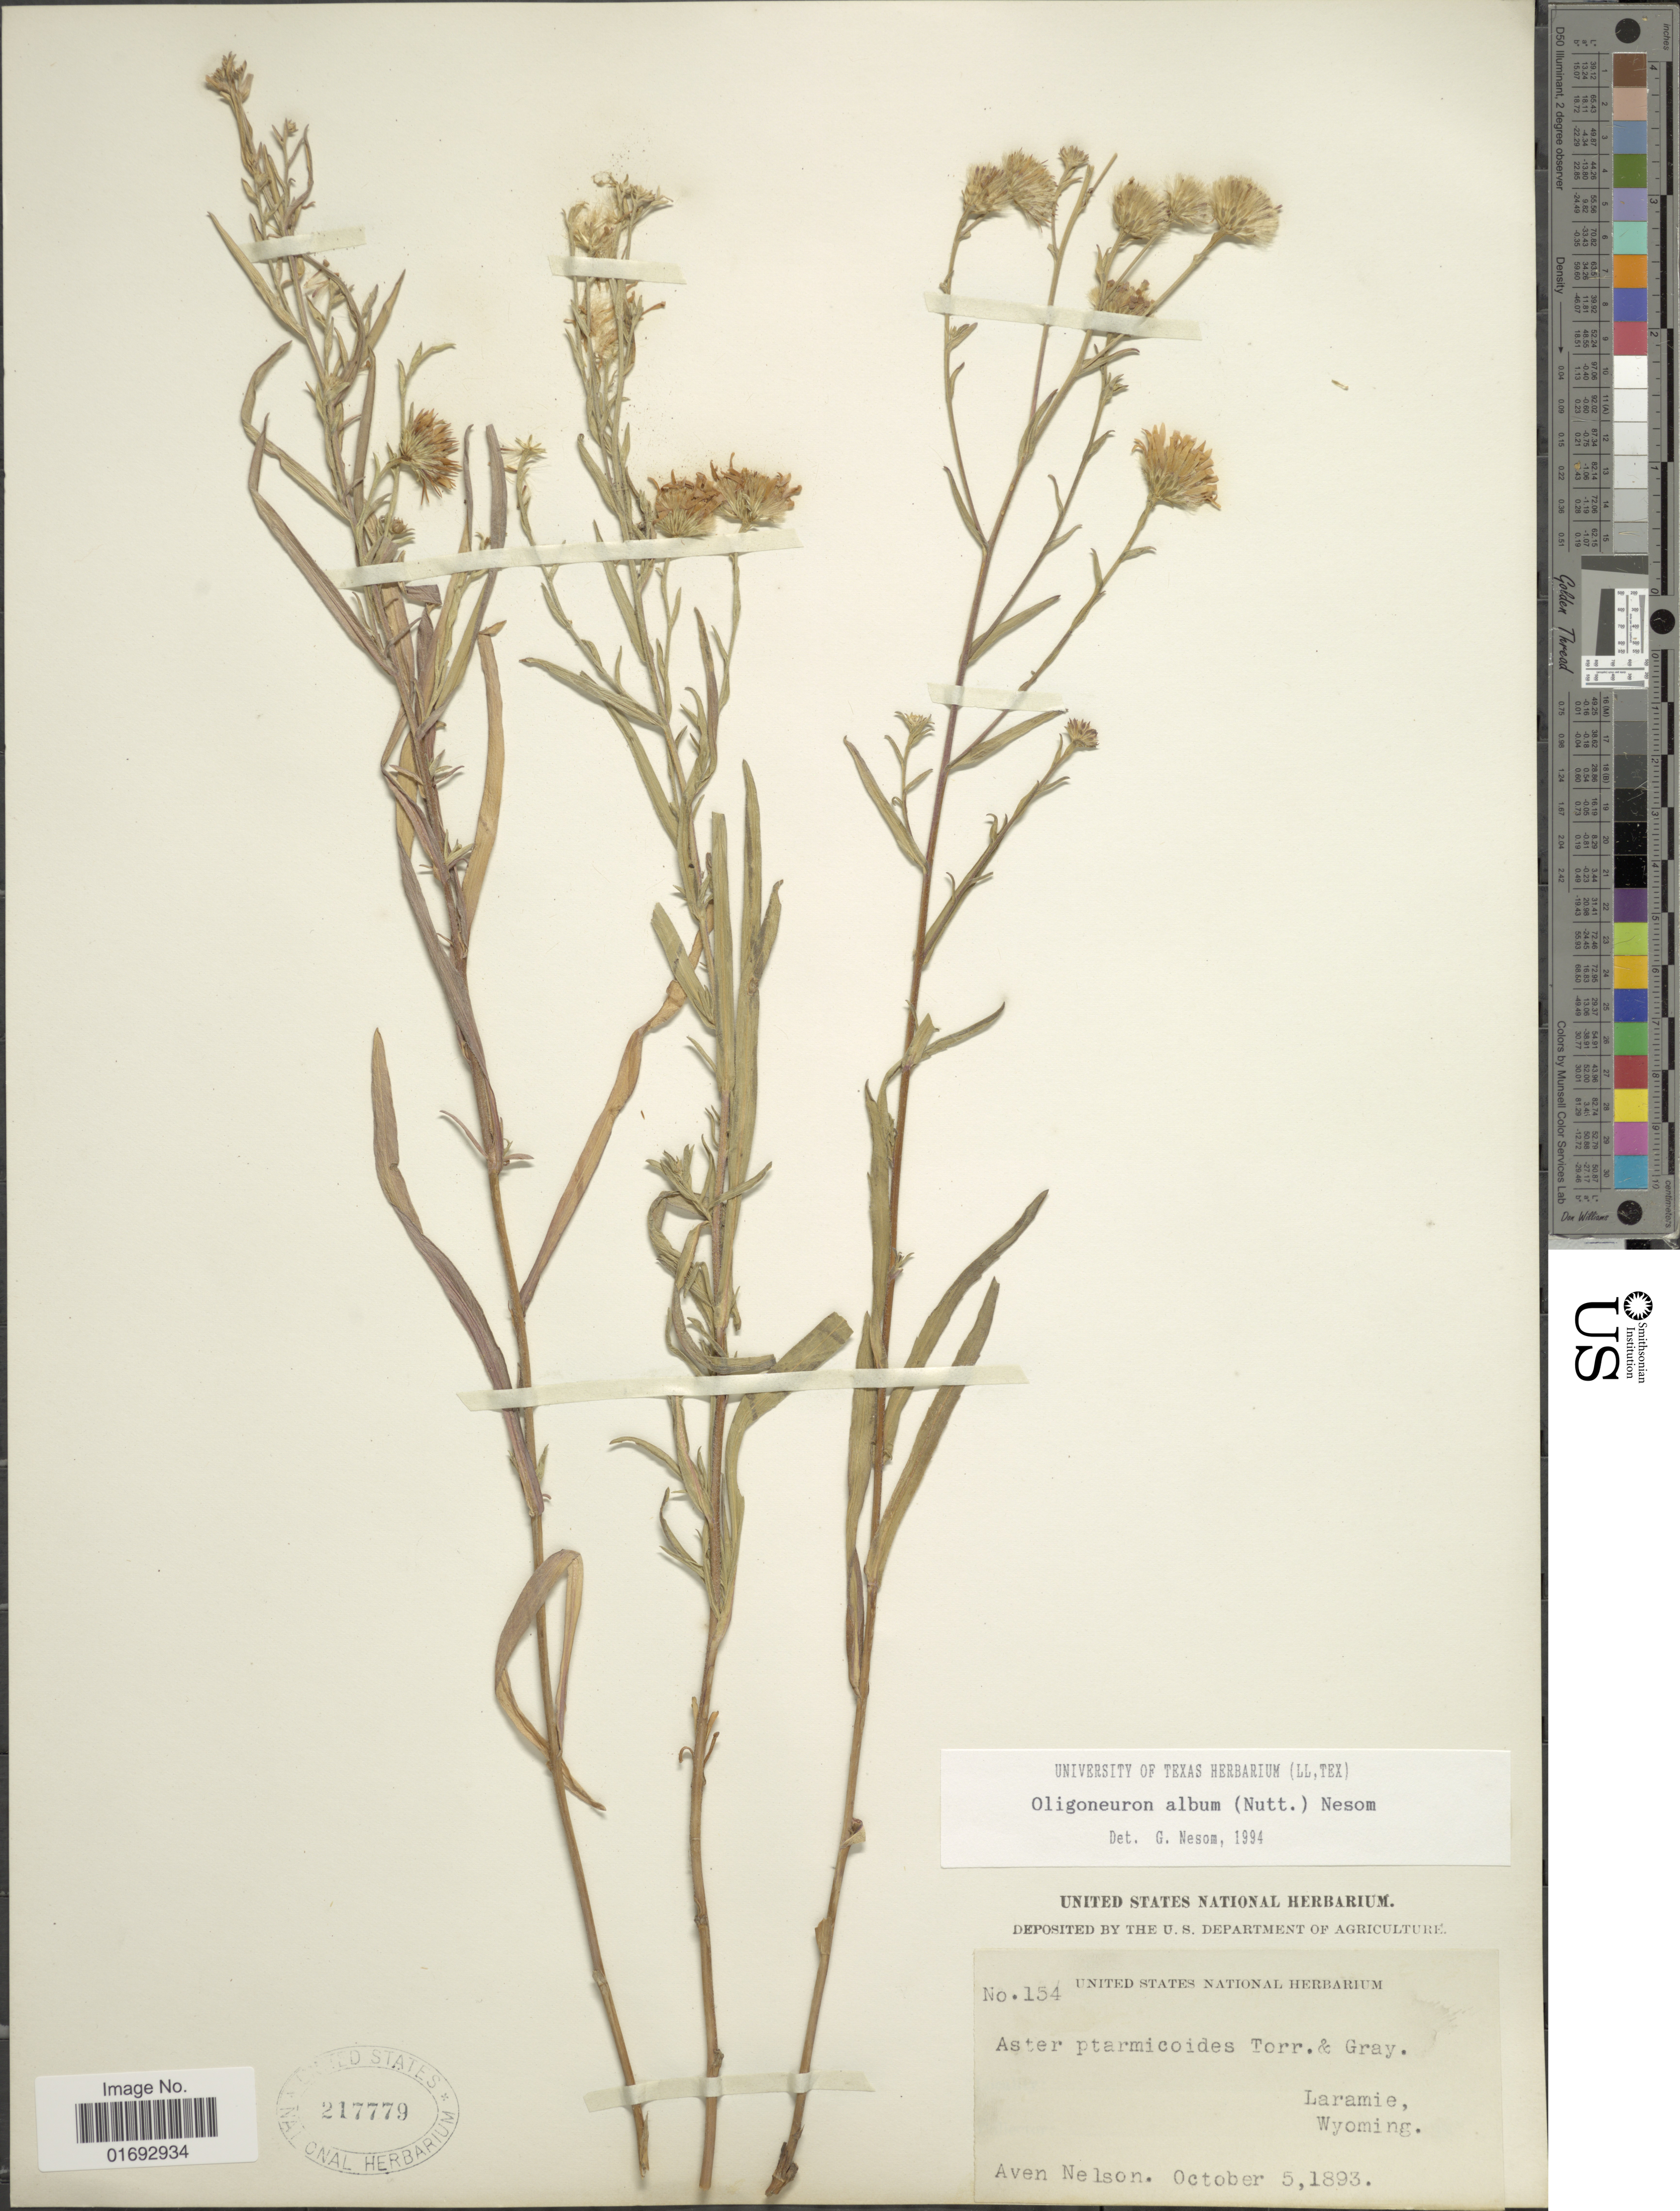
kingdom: Plantae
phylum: Tracheophyta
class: Magnoliopsida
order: Asterales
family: Asteraceae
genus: Oligoneuron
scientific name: Oligoneuron album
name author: (Nutt.) G.L. Nesom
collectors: A. Nelson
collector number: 154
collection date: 1893-10-05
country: United States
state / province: Wyoming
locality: Laramie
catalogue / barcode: US 217779